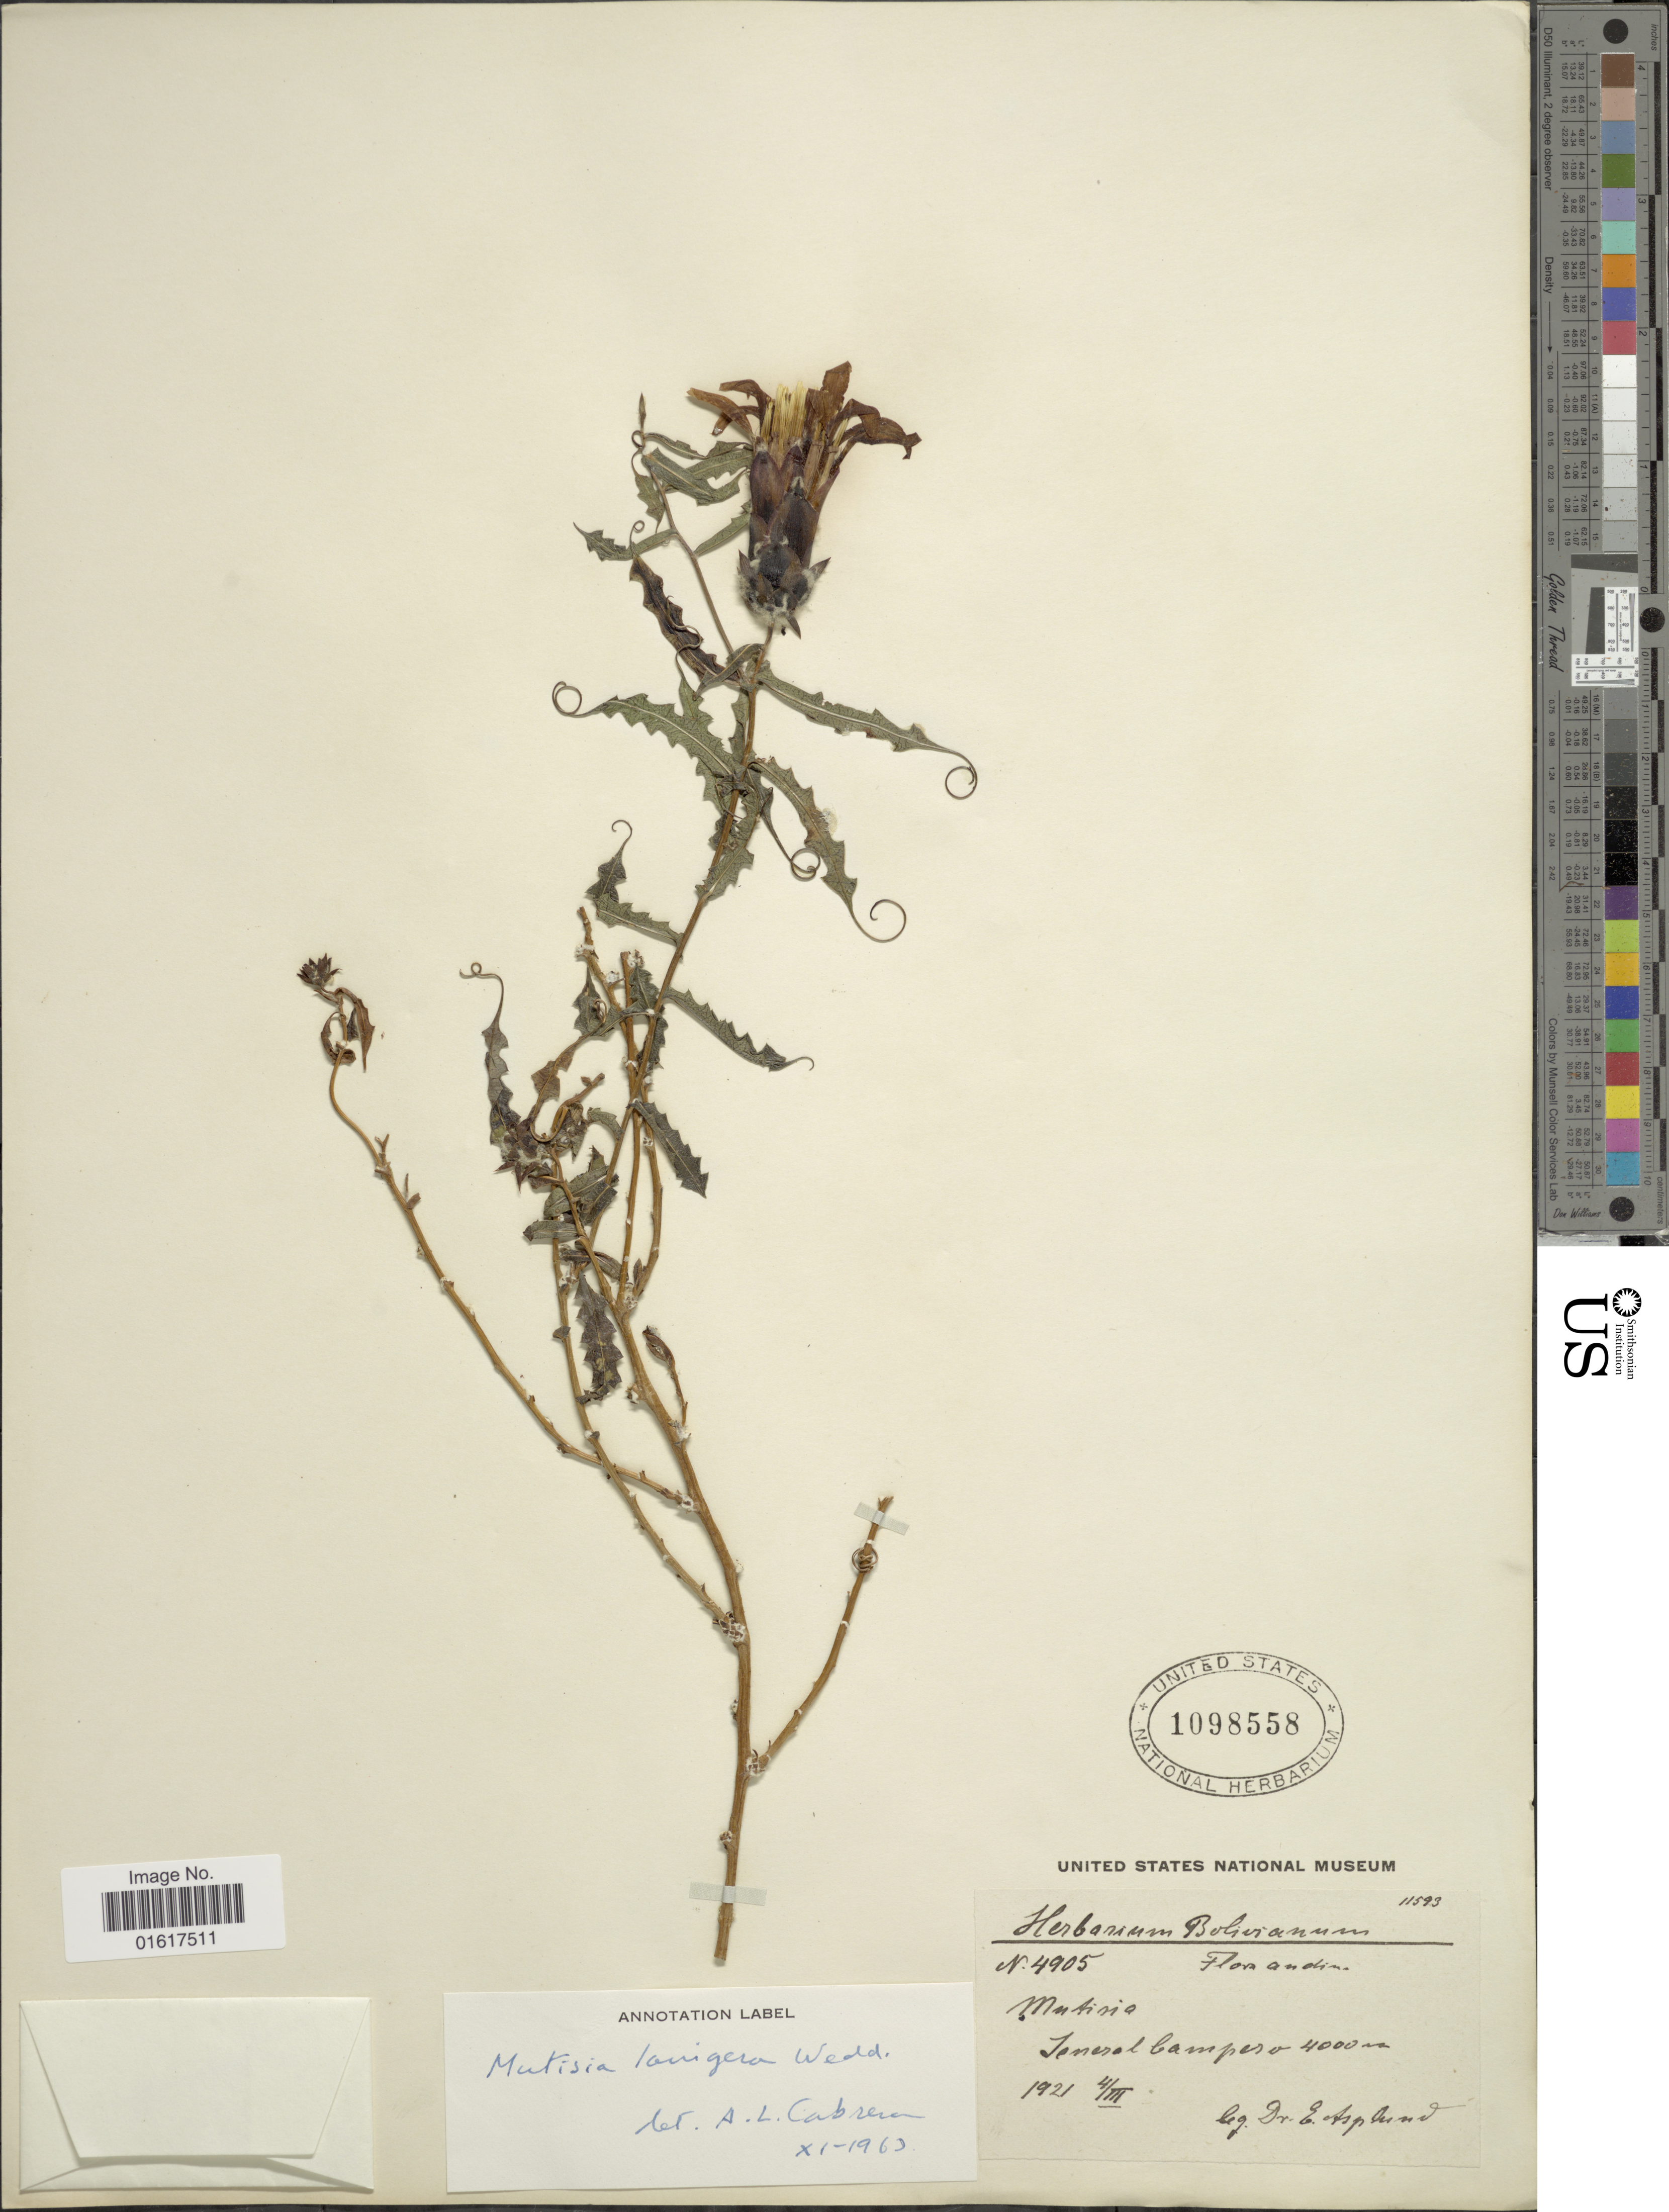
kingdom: Plantae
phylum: Tracheophyta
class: Magnoliopsida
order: Asterales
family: Asteraceae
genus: Mutisia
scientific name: Mutisia lanigera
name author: Wedd.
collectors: E. Asplund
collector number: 4905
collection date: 1921-03-04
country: Bolivia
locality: Andina. Teneral Campero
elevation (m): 4000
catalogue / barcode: US 1098558